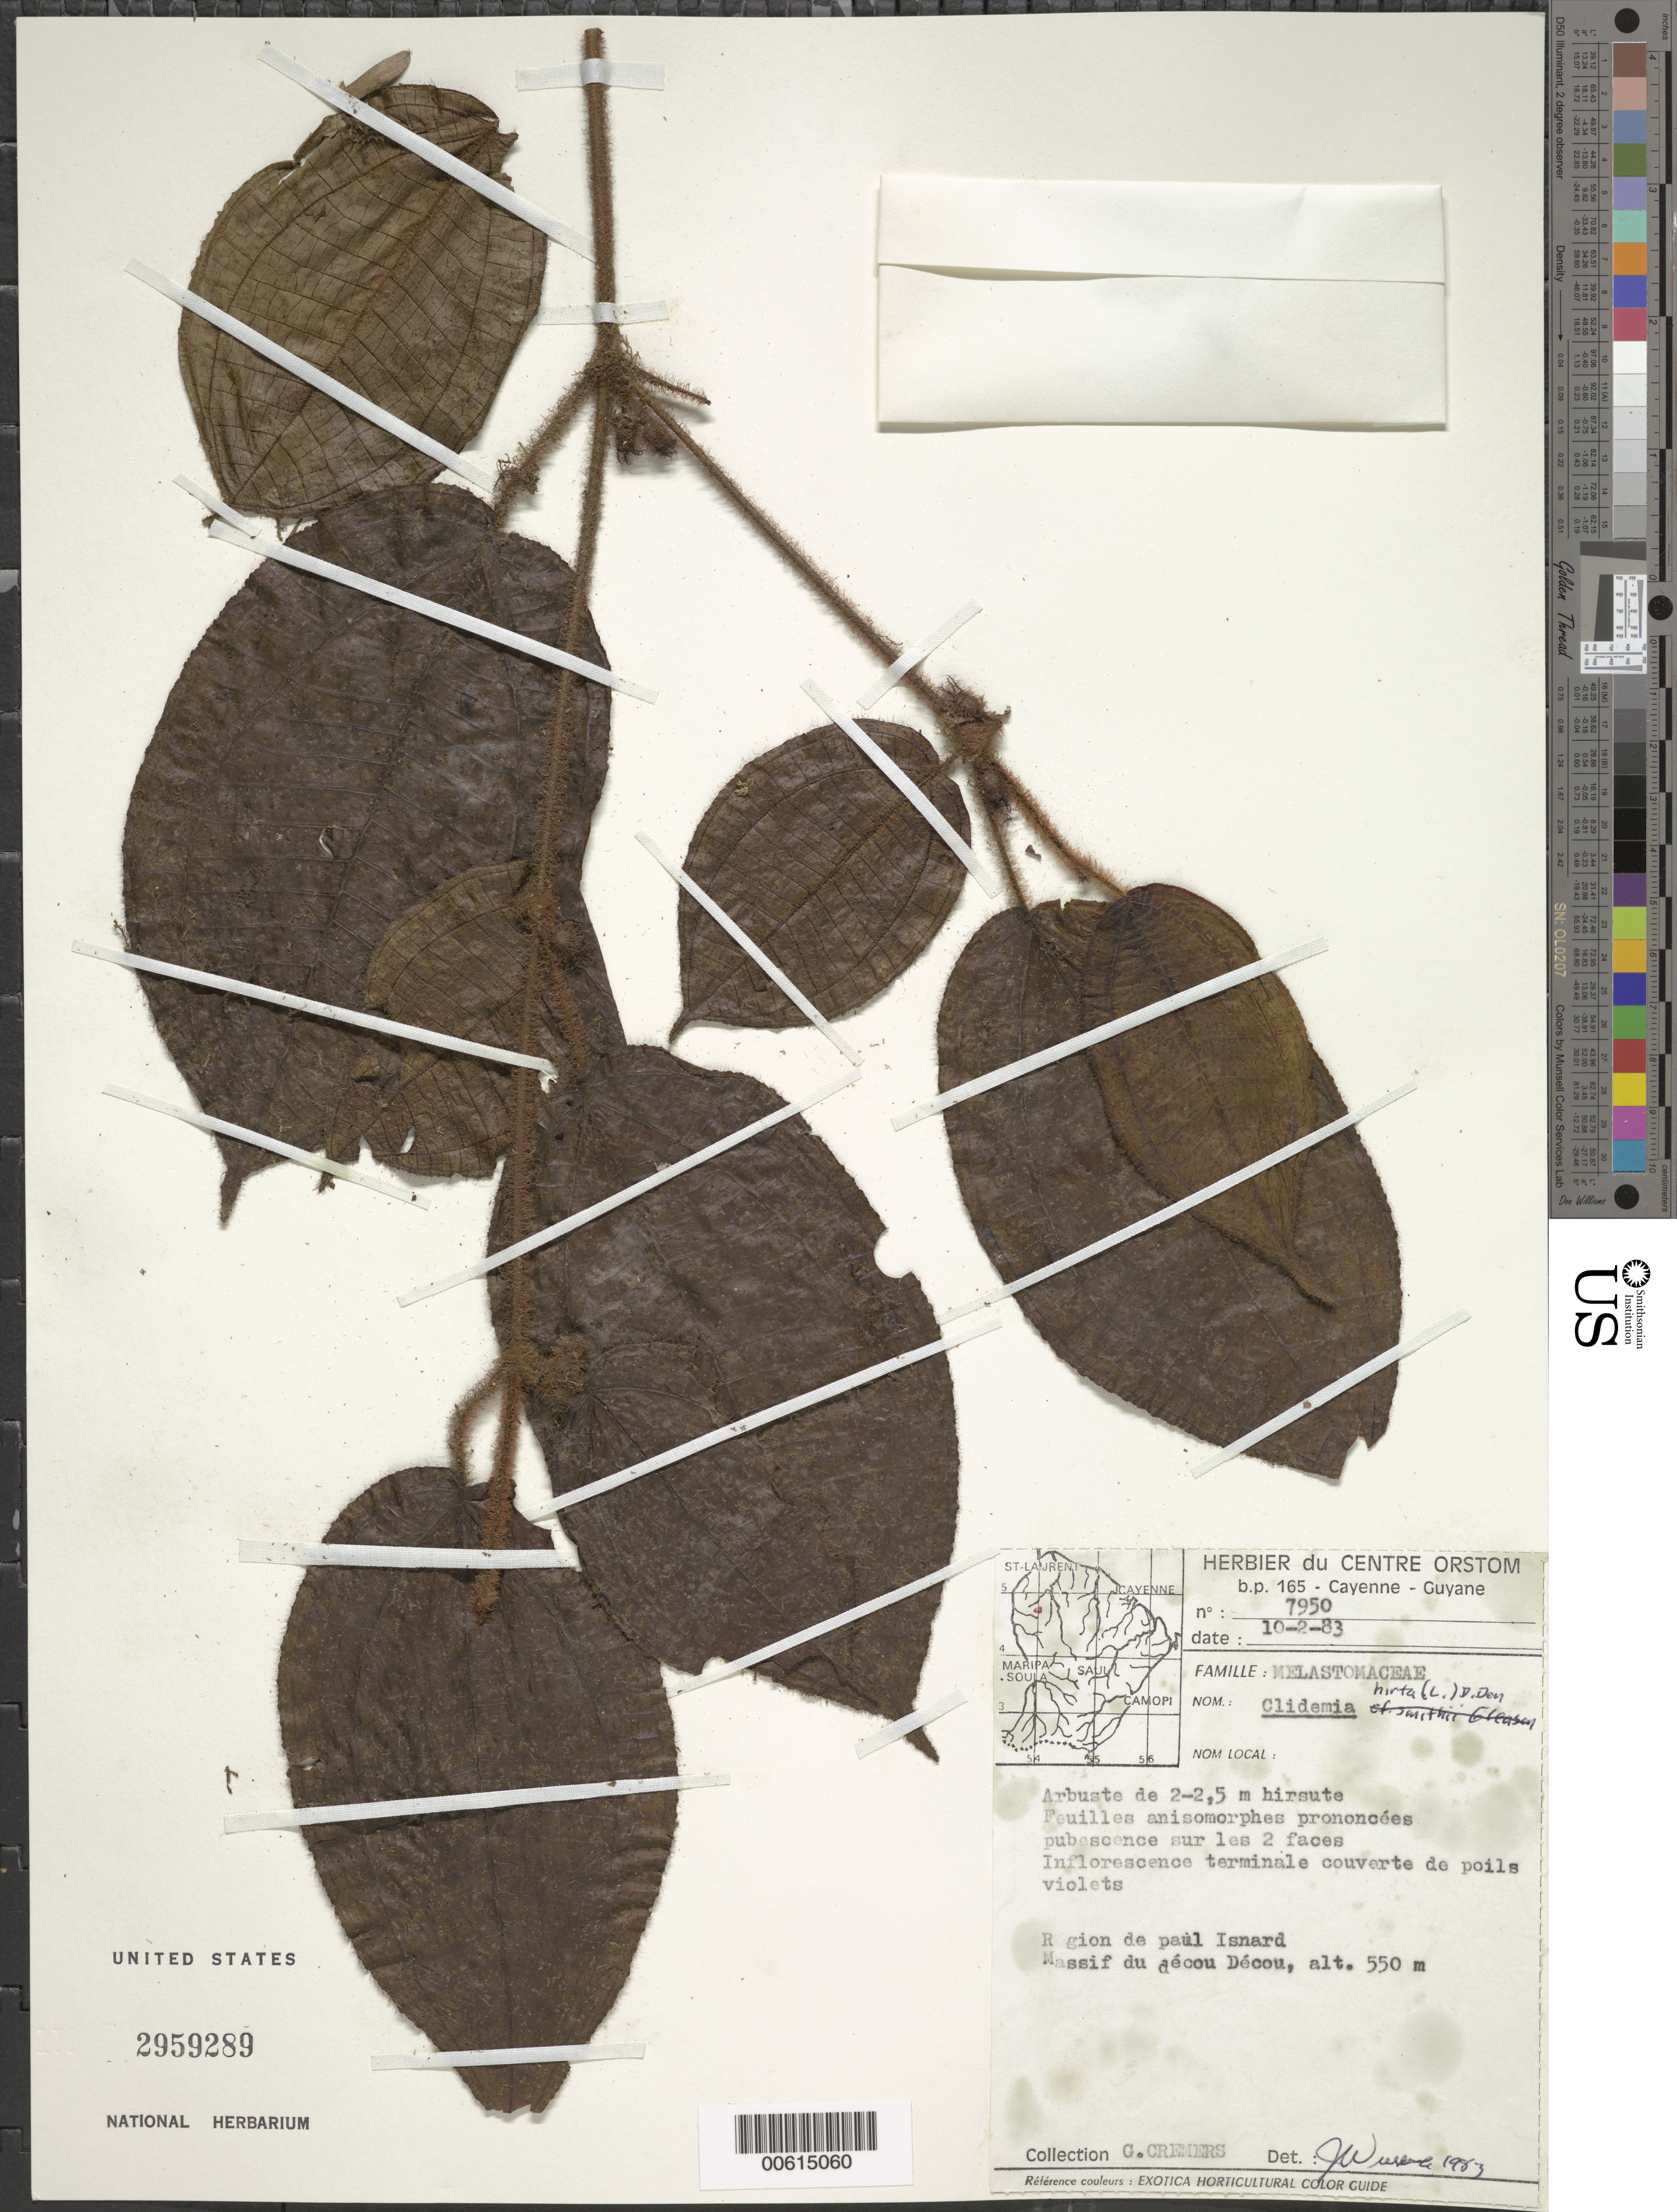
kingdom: Plantae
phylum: Tracheophyta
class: Magnoliopsida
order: Myrtales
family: Melastomataceae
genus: Clidemia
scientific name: Clidemia hirta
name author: (L.) D. Don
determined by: Wurdack, John J., (US), US (UNITED STATES)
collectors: G. Cremers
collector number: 7950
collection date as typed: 10-Feb-83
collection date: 1983-02-10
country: French Guiana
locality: Paul Isnard région, Massif du Décou Décou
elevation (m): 550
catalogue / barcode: US 2959289